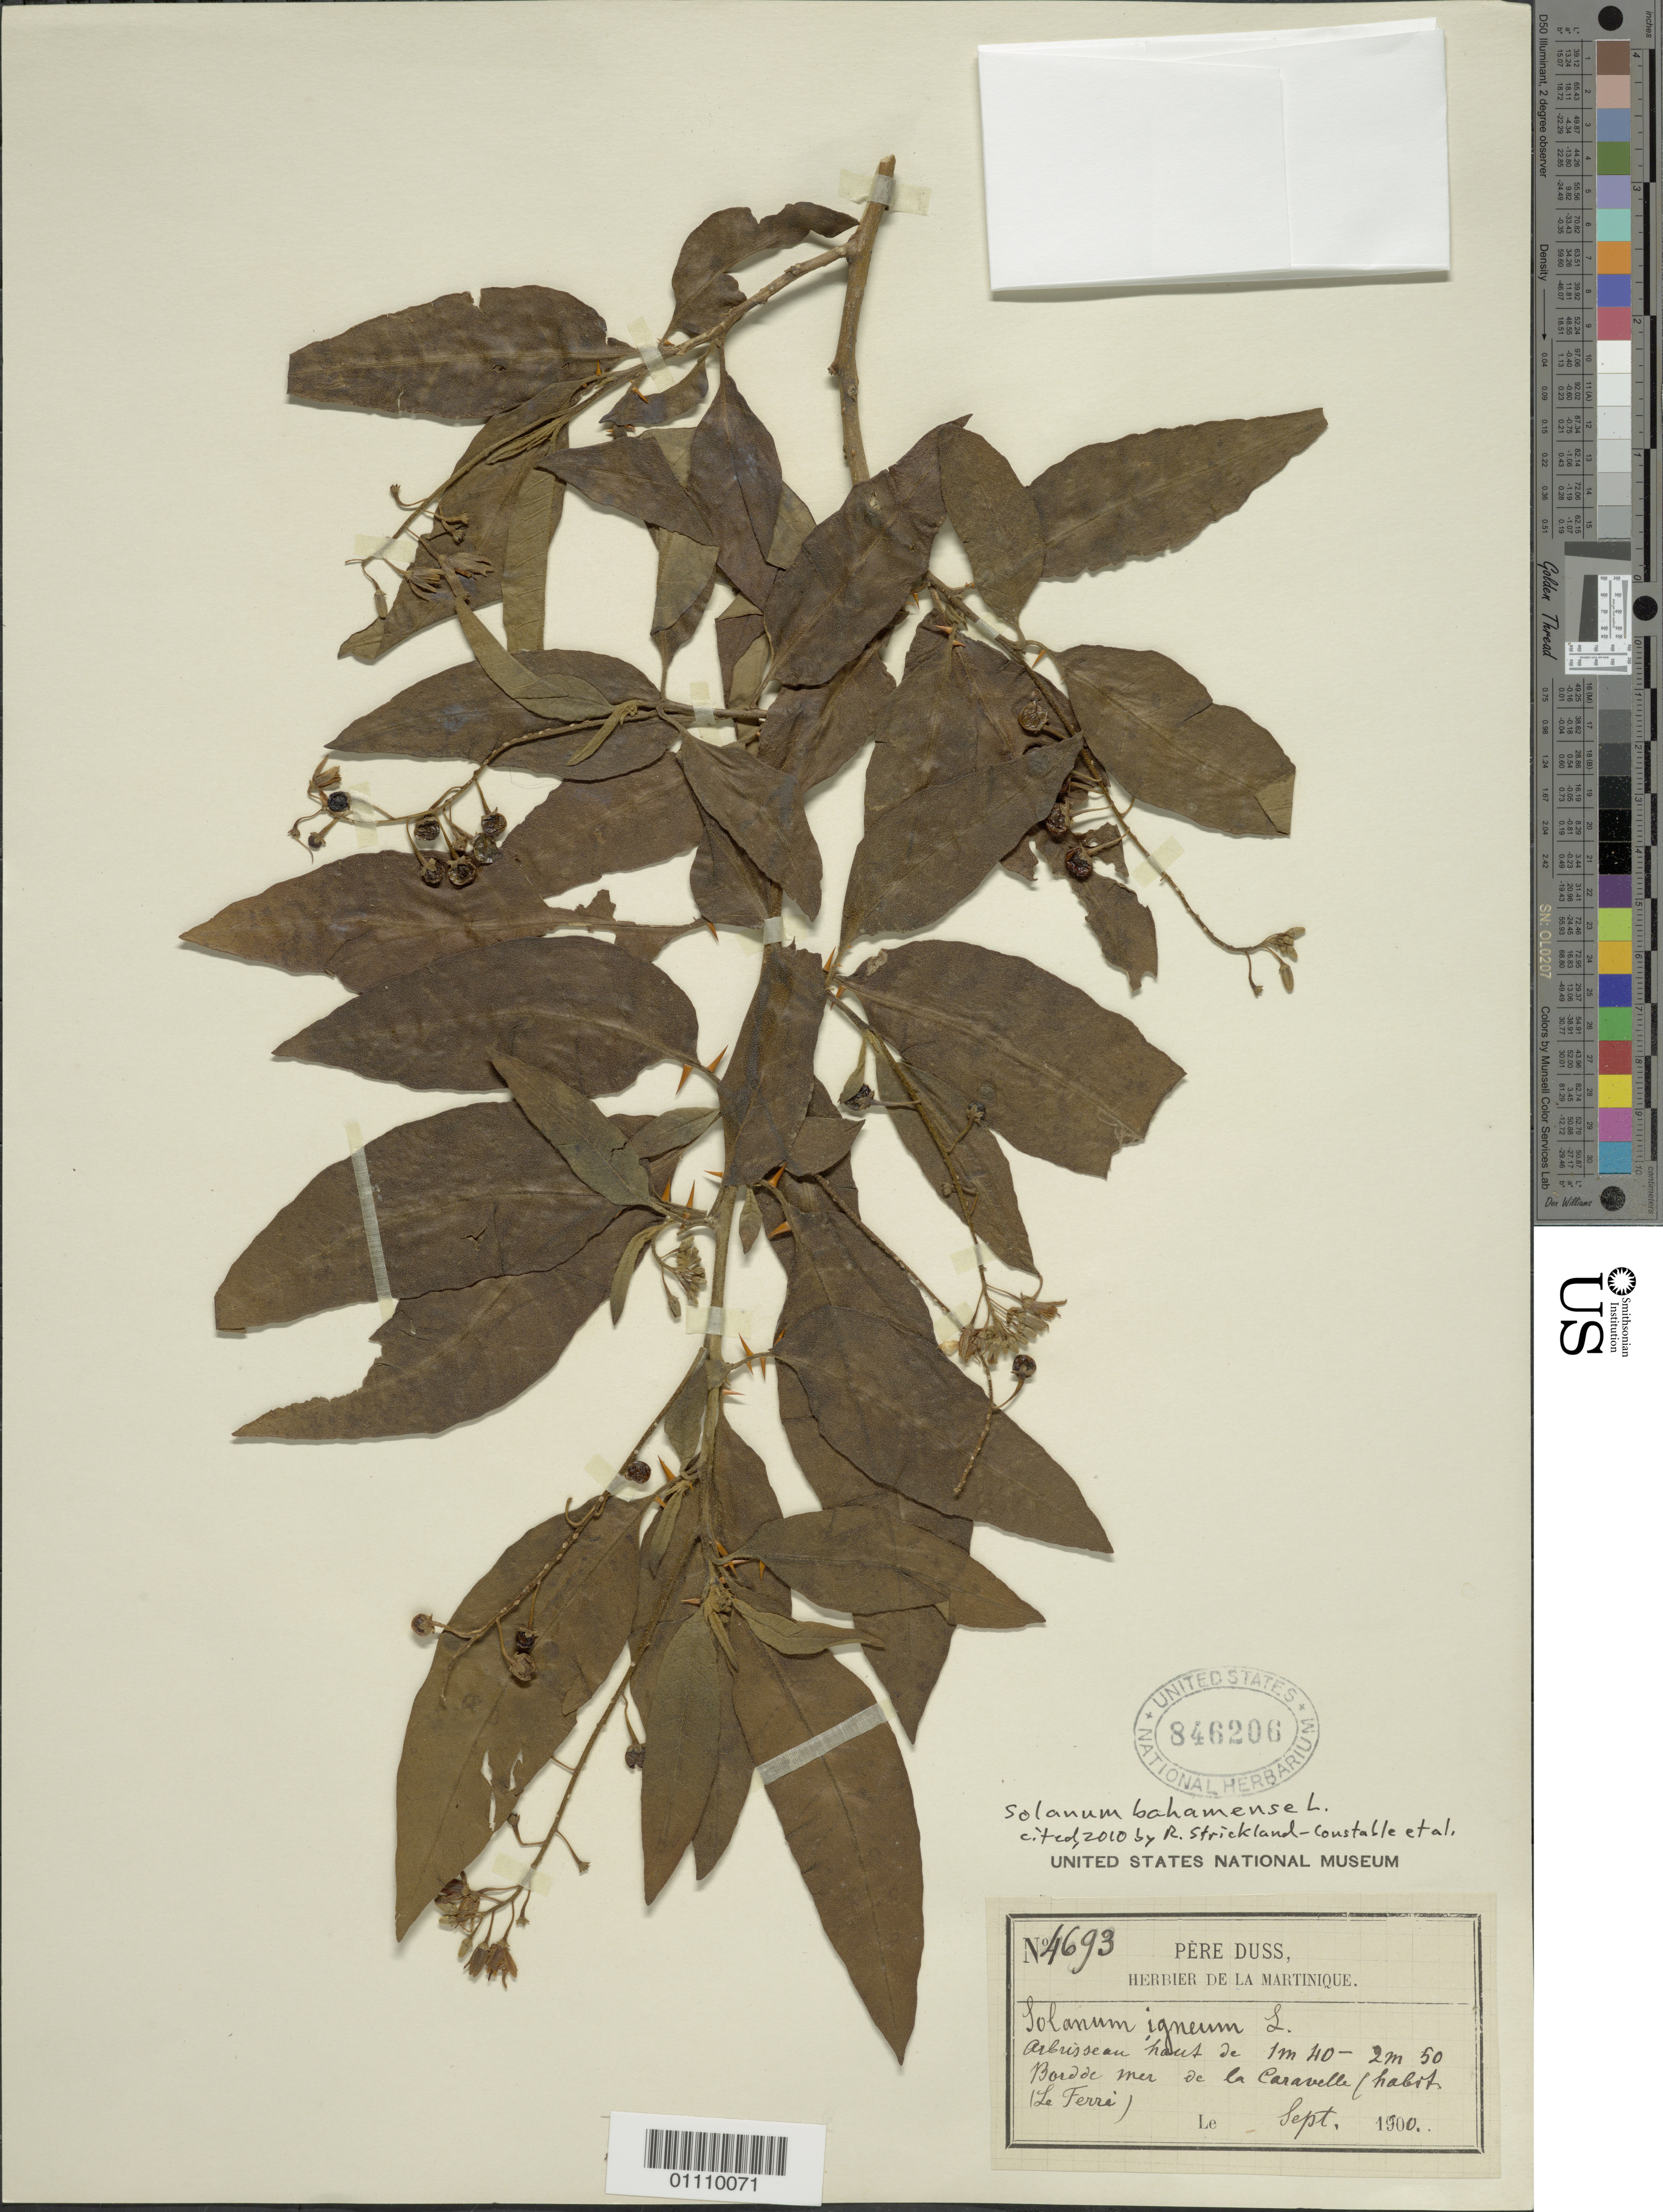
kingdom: Plantae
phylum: Tracheophyta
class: Magnoliopsida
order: Solanales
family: Solanaceae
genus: Solanum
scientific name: Solanum bahamense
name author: L.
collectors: Père Duss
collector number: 4693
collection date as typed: Sep 1900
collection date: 1900-09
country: Martinique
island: Martinique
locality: Caravelle, Chabit (Le Ferrè)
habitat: Bord de mer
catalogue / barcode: US 846206